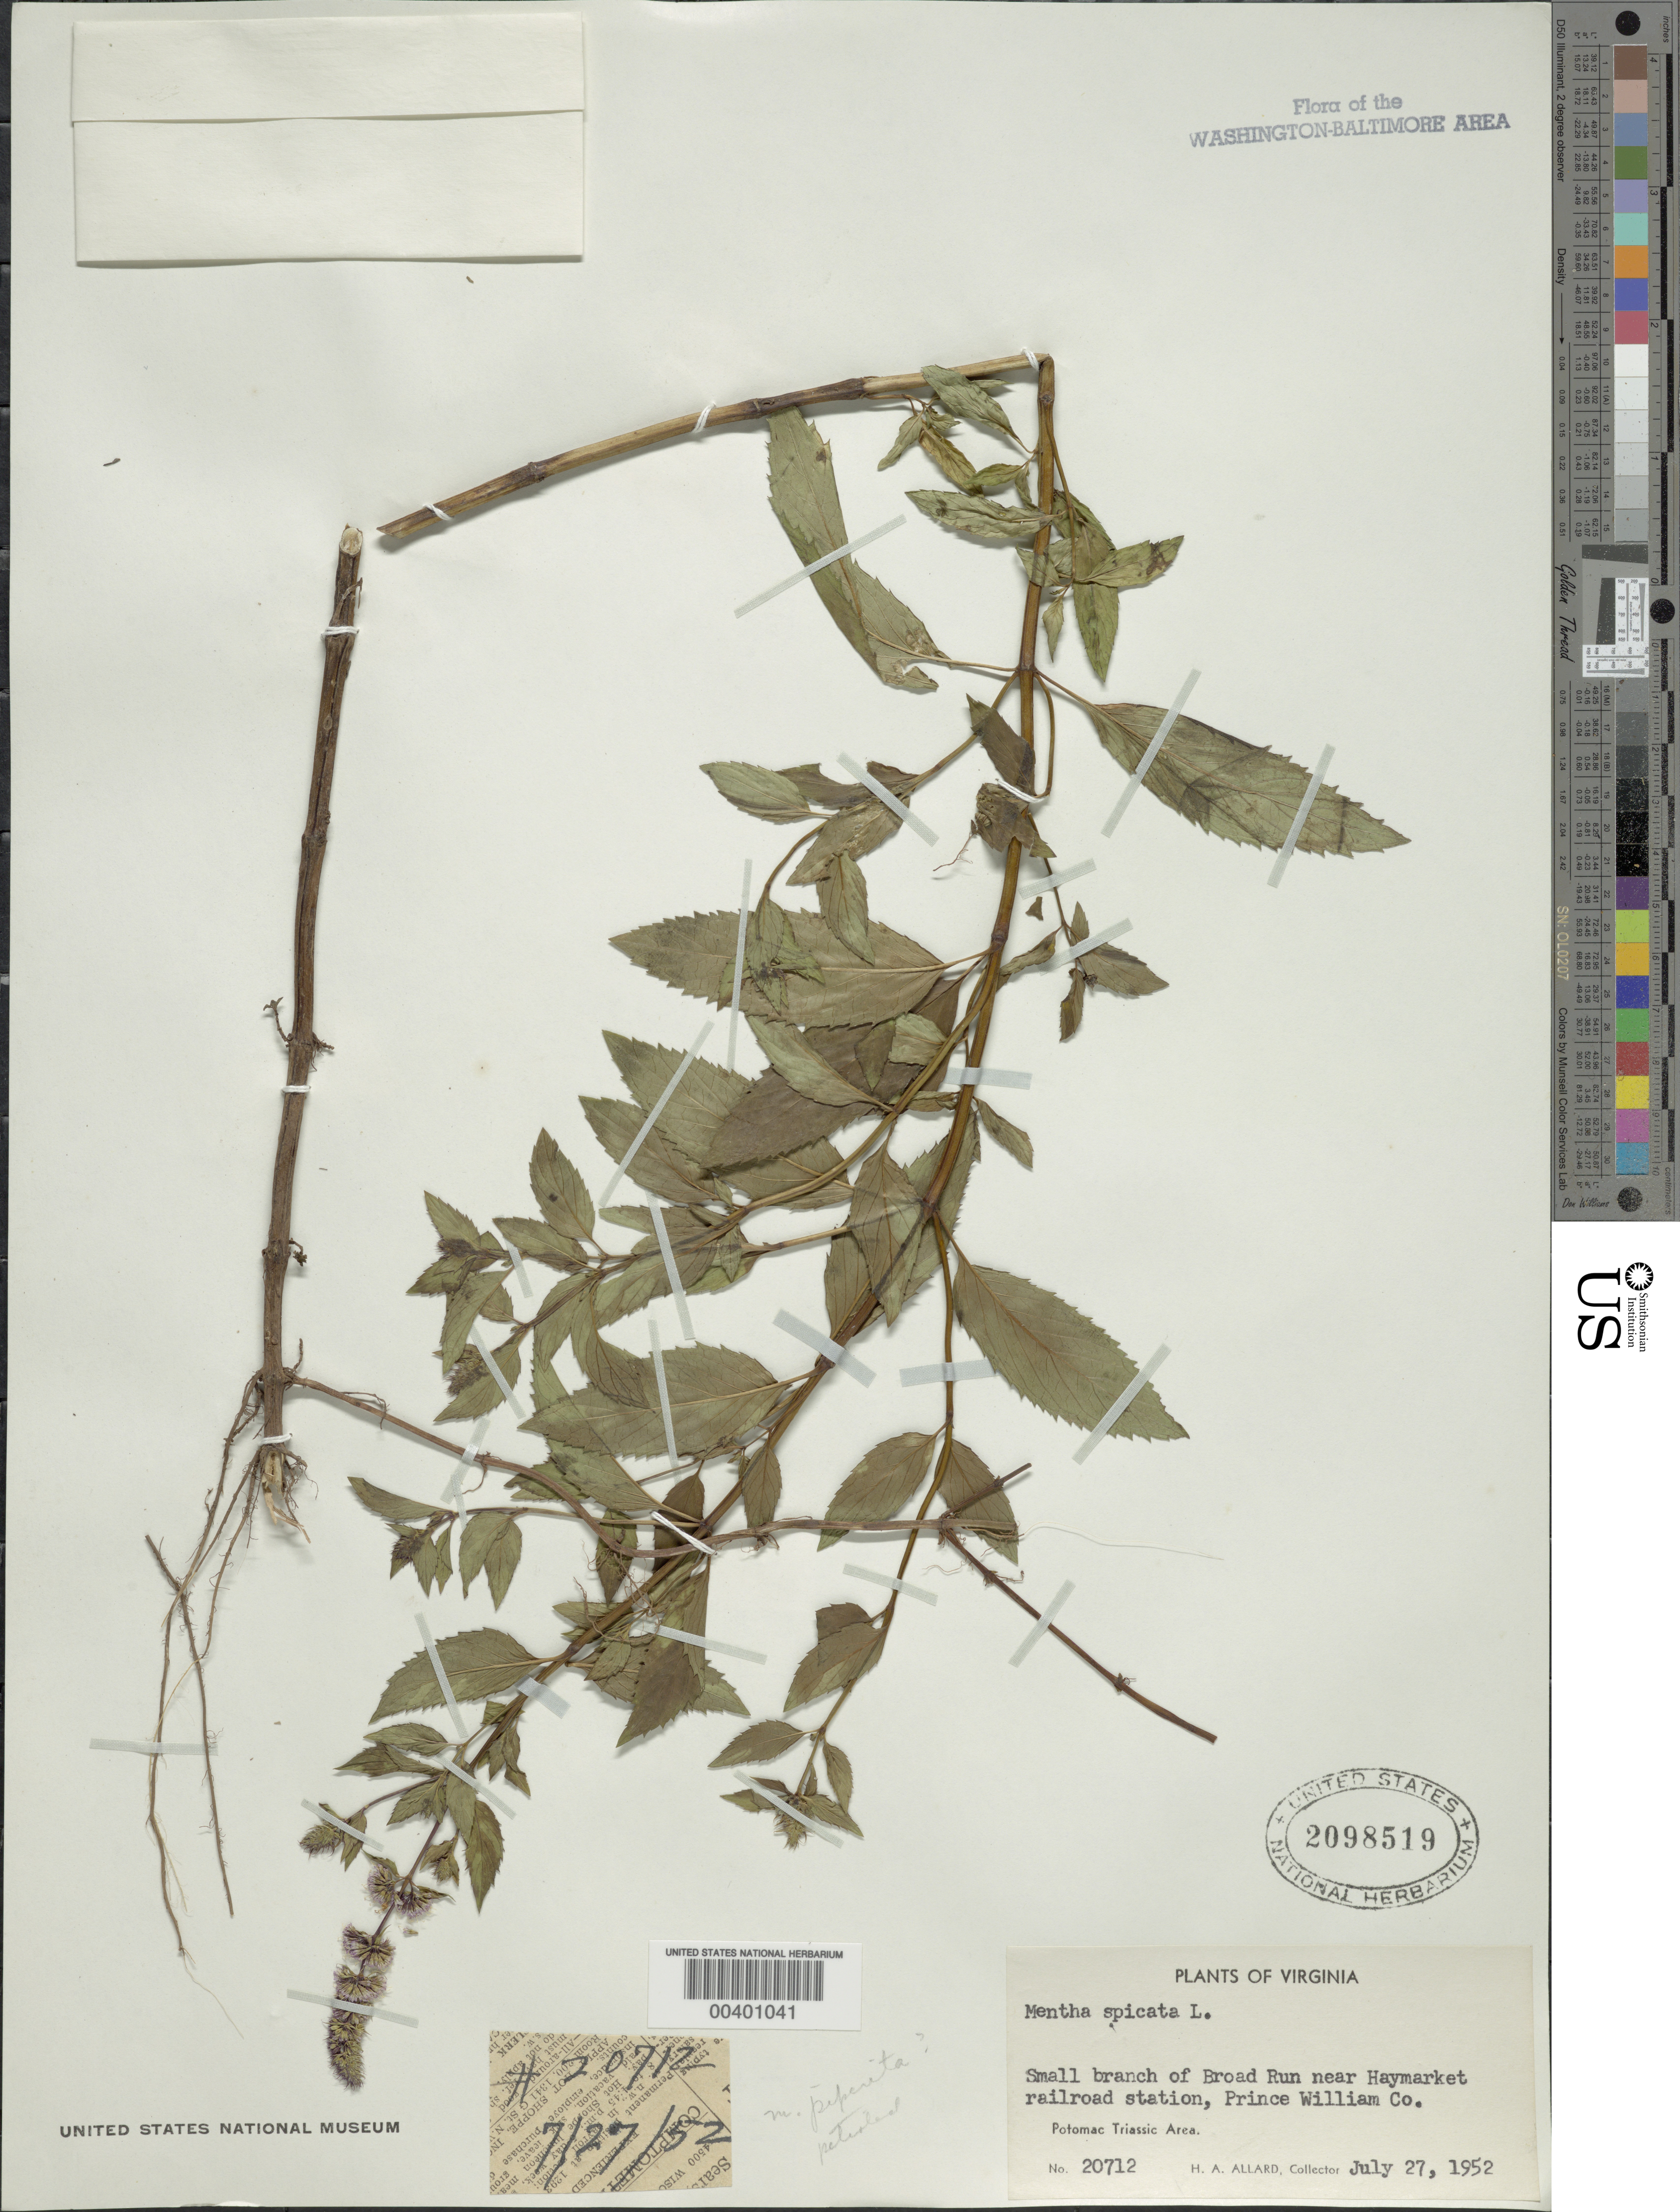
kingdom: Plantae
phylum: Tracheophyta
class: Magnoliopsida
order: Lamiales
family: Lamiaceae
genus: Mentha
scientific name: Mentha x piperita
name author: L.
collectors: H. A. Allard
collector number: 20712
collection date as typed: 27 Jul 1952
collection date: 1952-07-27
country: United States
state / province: Virginia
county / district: Prince William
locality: Broad Run, near Haymarket Railroad Station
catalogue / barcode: US 2098519